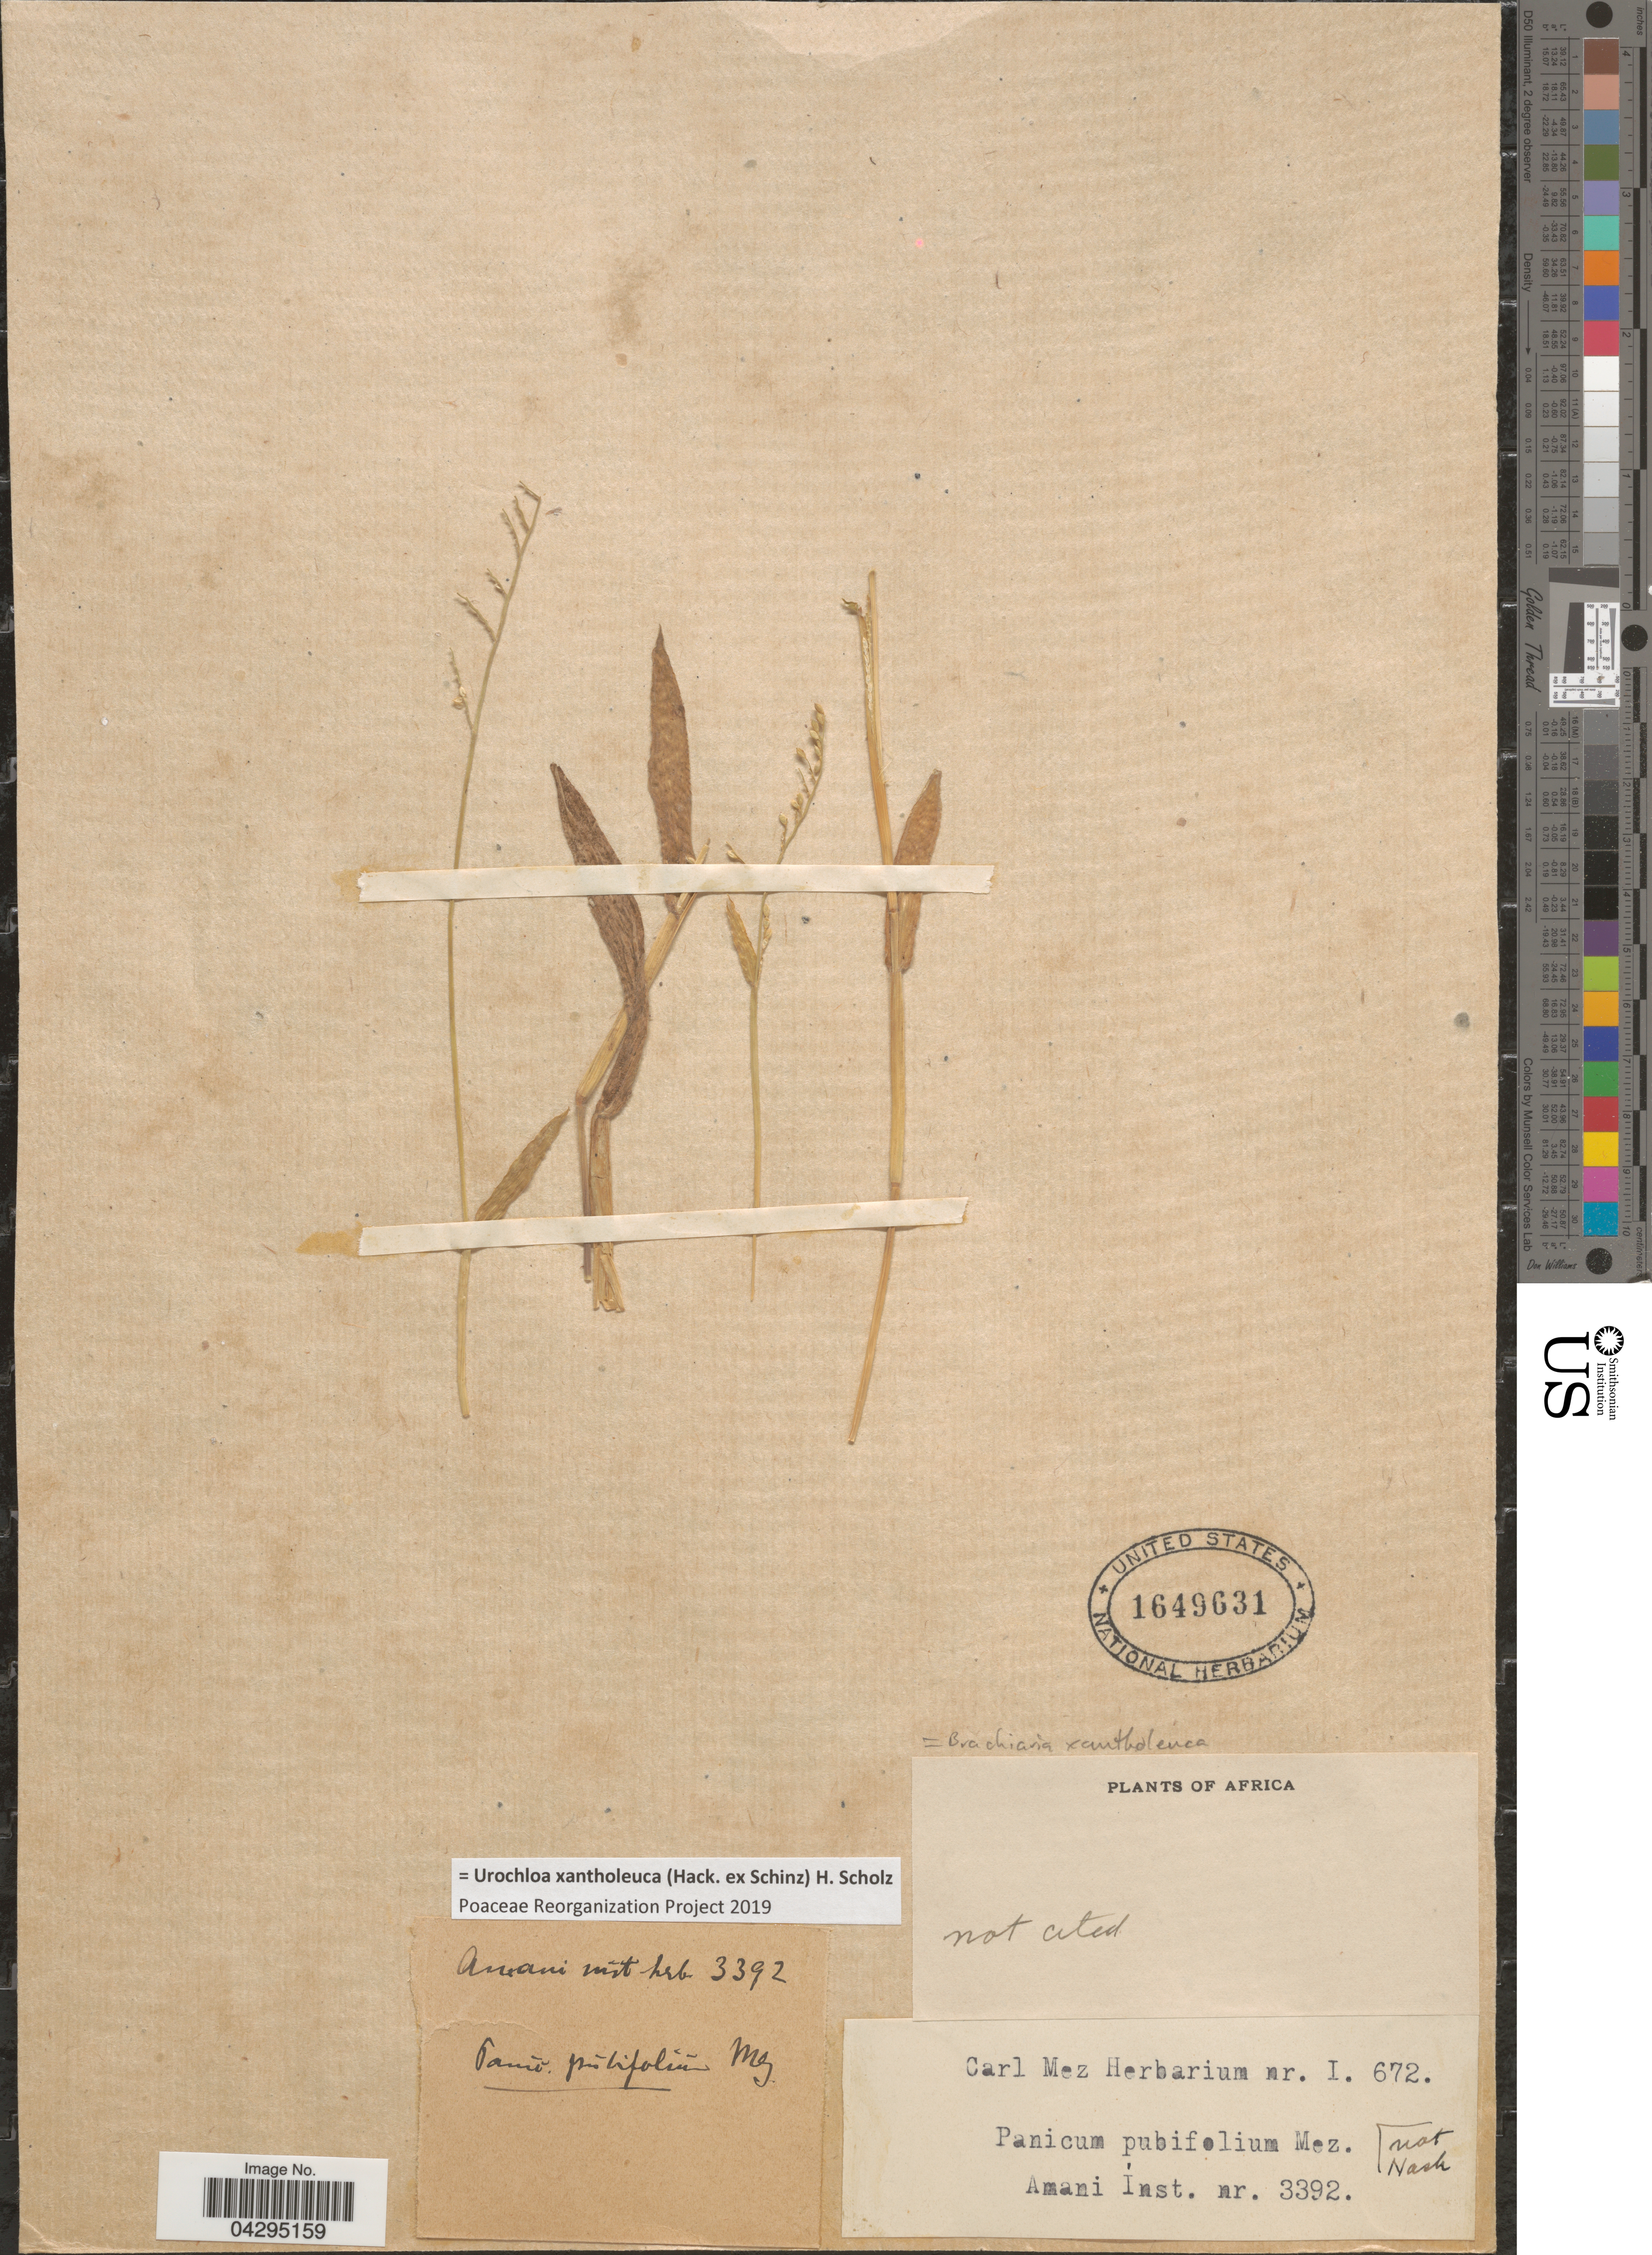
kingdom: Plantae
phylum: Tracheophyta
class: Liliopsida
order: Poales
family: Poaceae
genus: Urochloa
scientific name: Urochloa xantholeuca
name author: (Hack. ex Schinz) H. Scholz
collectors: Amani Inst.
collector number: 3392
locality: Africa.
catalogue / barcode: US 1649631